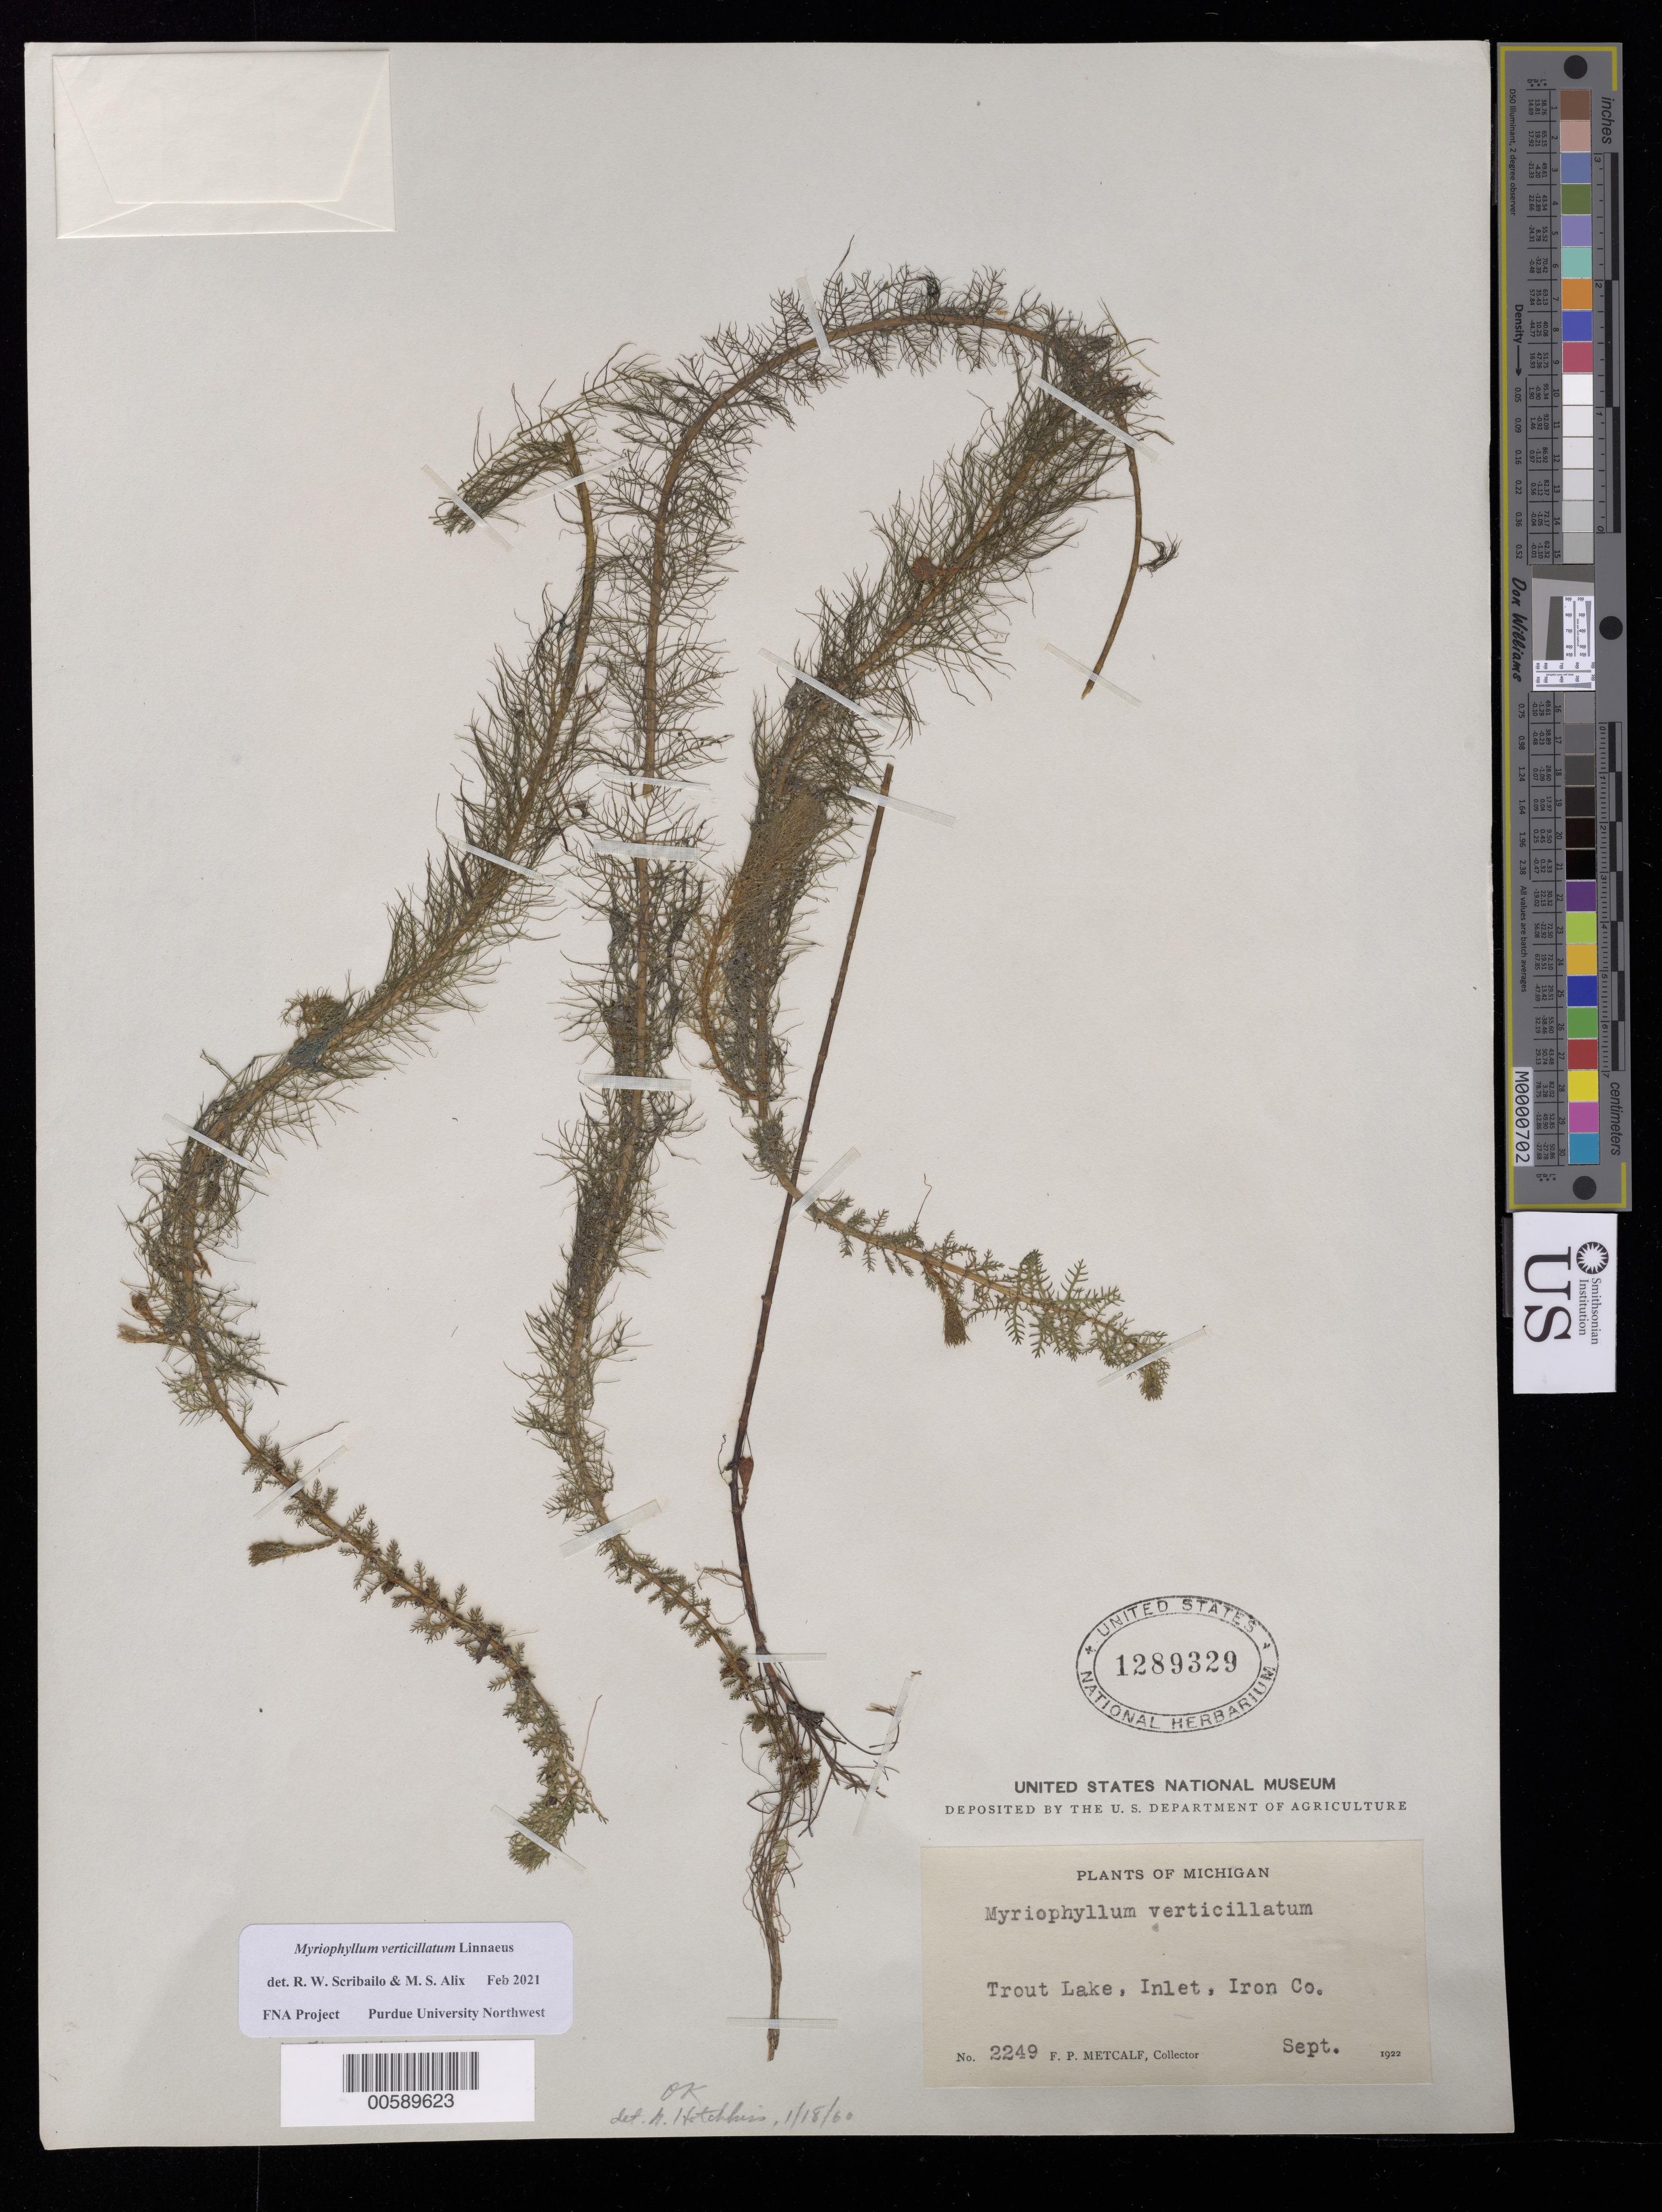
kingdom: Plantae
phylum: Tracheophyta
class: Magnoliopsida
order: Saxifragales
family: Haloragaceae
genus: Myriophyllum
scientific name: Myriophyllum verticillatum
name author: L.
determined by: Scribailo, R. W.; Alix, M. S.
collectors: F. P. Metcalf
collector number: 2249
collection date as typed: Sep 1922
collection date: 1922-09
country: United States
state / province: Michigan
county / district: Iron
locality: Trout Lake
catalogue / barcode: US 1289329